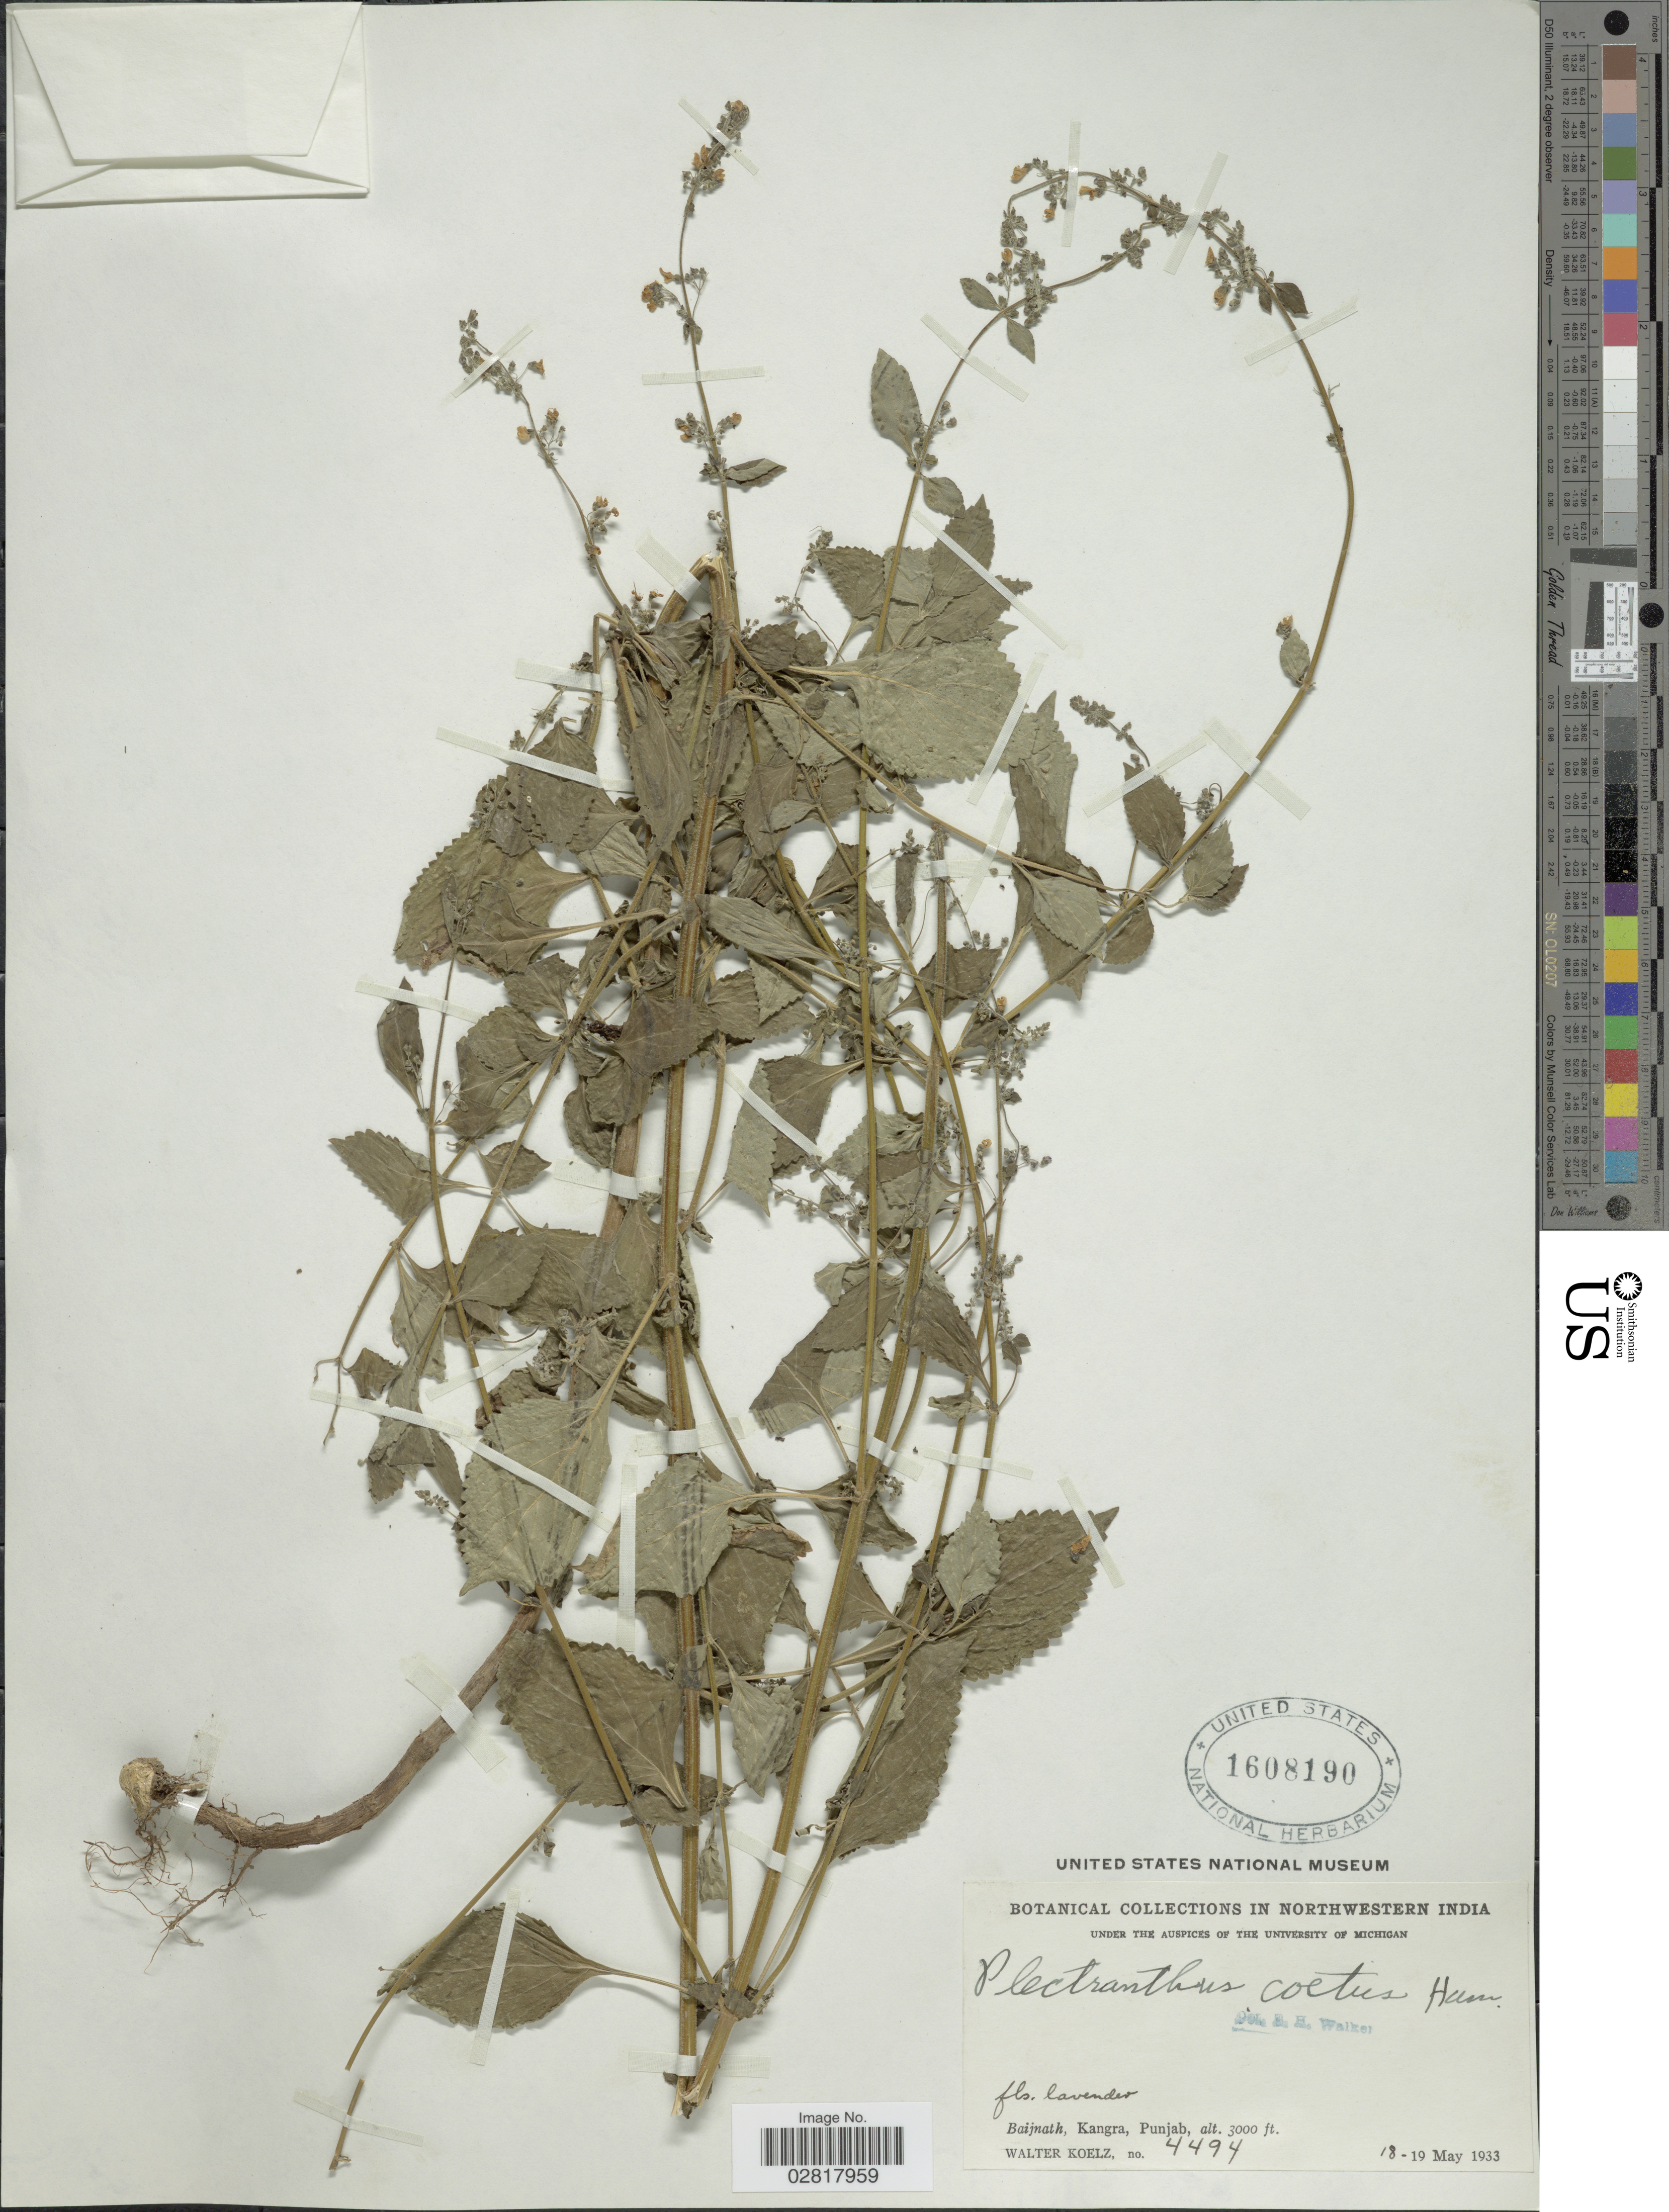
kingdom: Plantae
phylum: Tracheophyta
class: Magnoliopsida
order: Lamiales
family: Lamiaceae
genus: Plectranthus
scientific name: Plectranthus coetsa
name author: Buch.-Ham. ex D. Don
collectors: W. N. Koelz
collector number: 4494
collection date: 1933-05-18/1933-05-19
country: India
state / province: Punjab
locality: Northwestern India. Baijnath, Kangra.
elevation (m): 914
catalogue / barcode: US 1608190